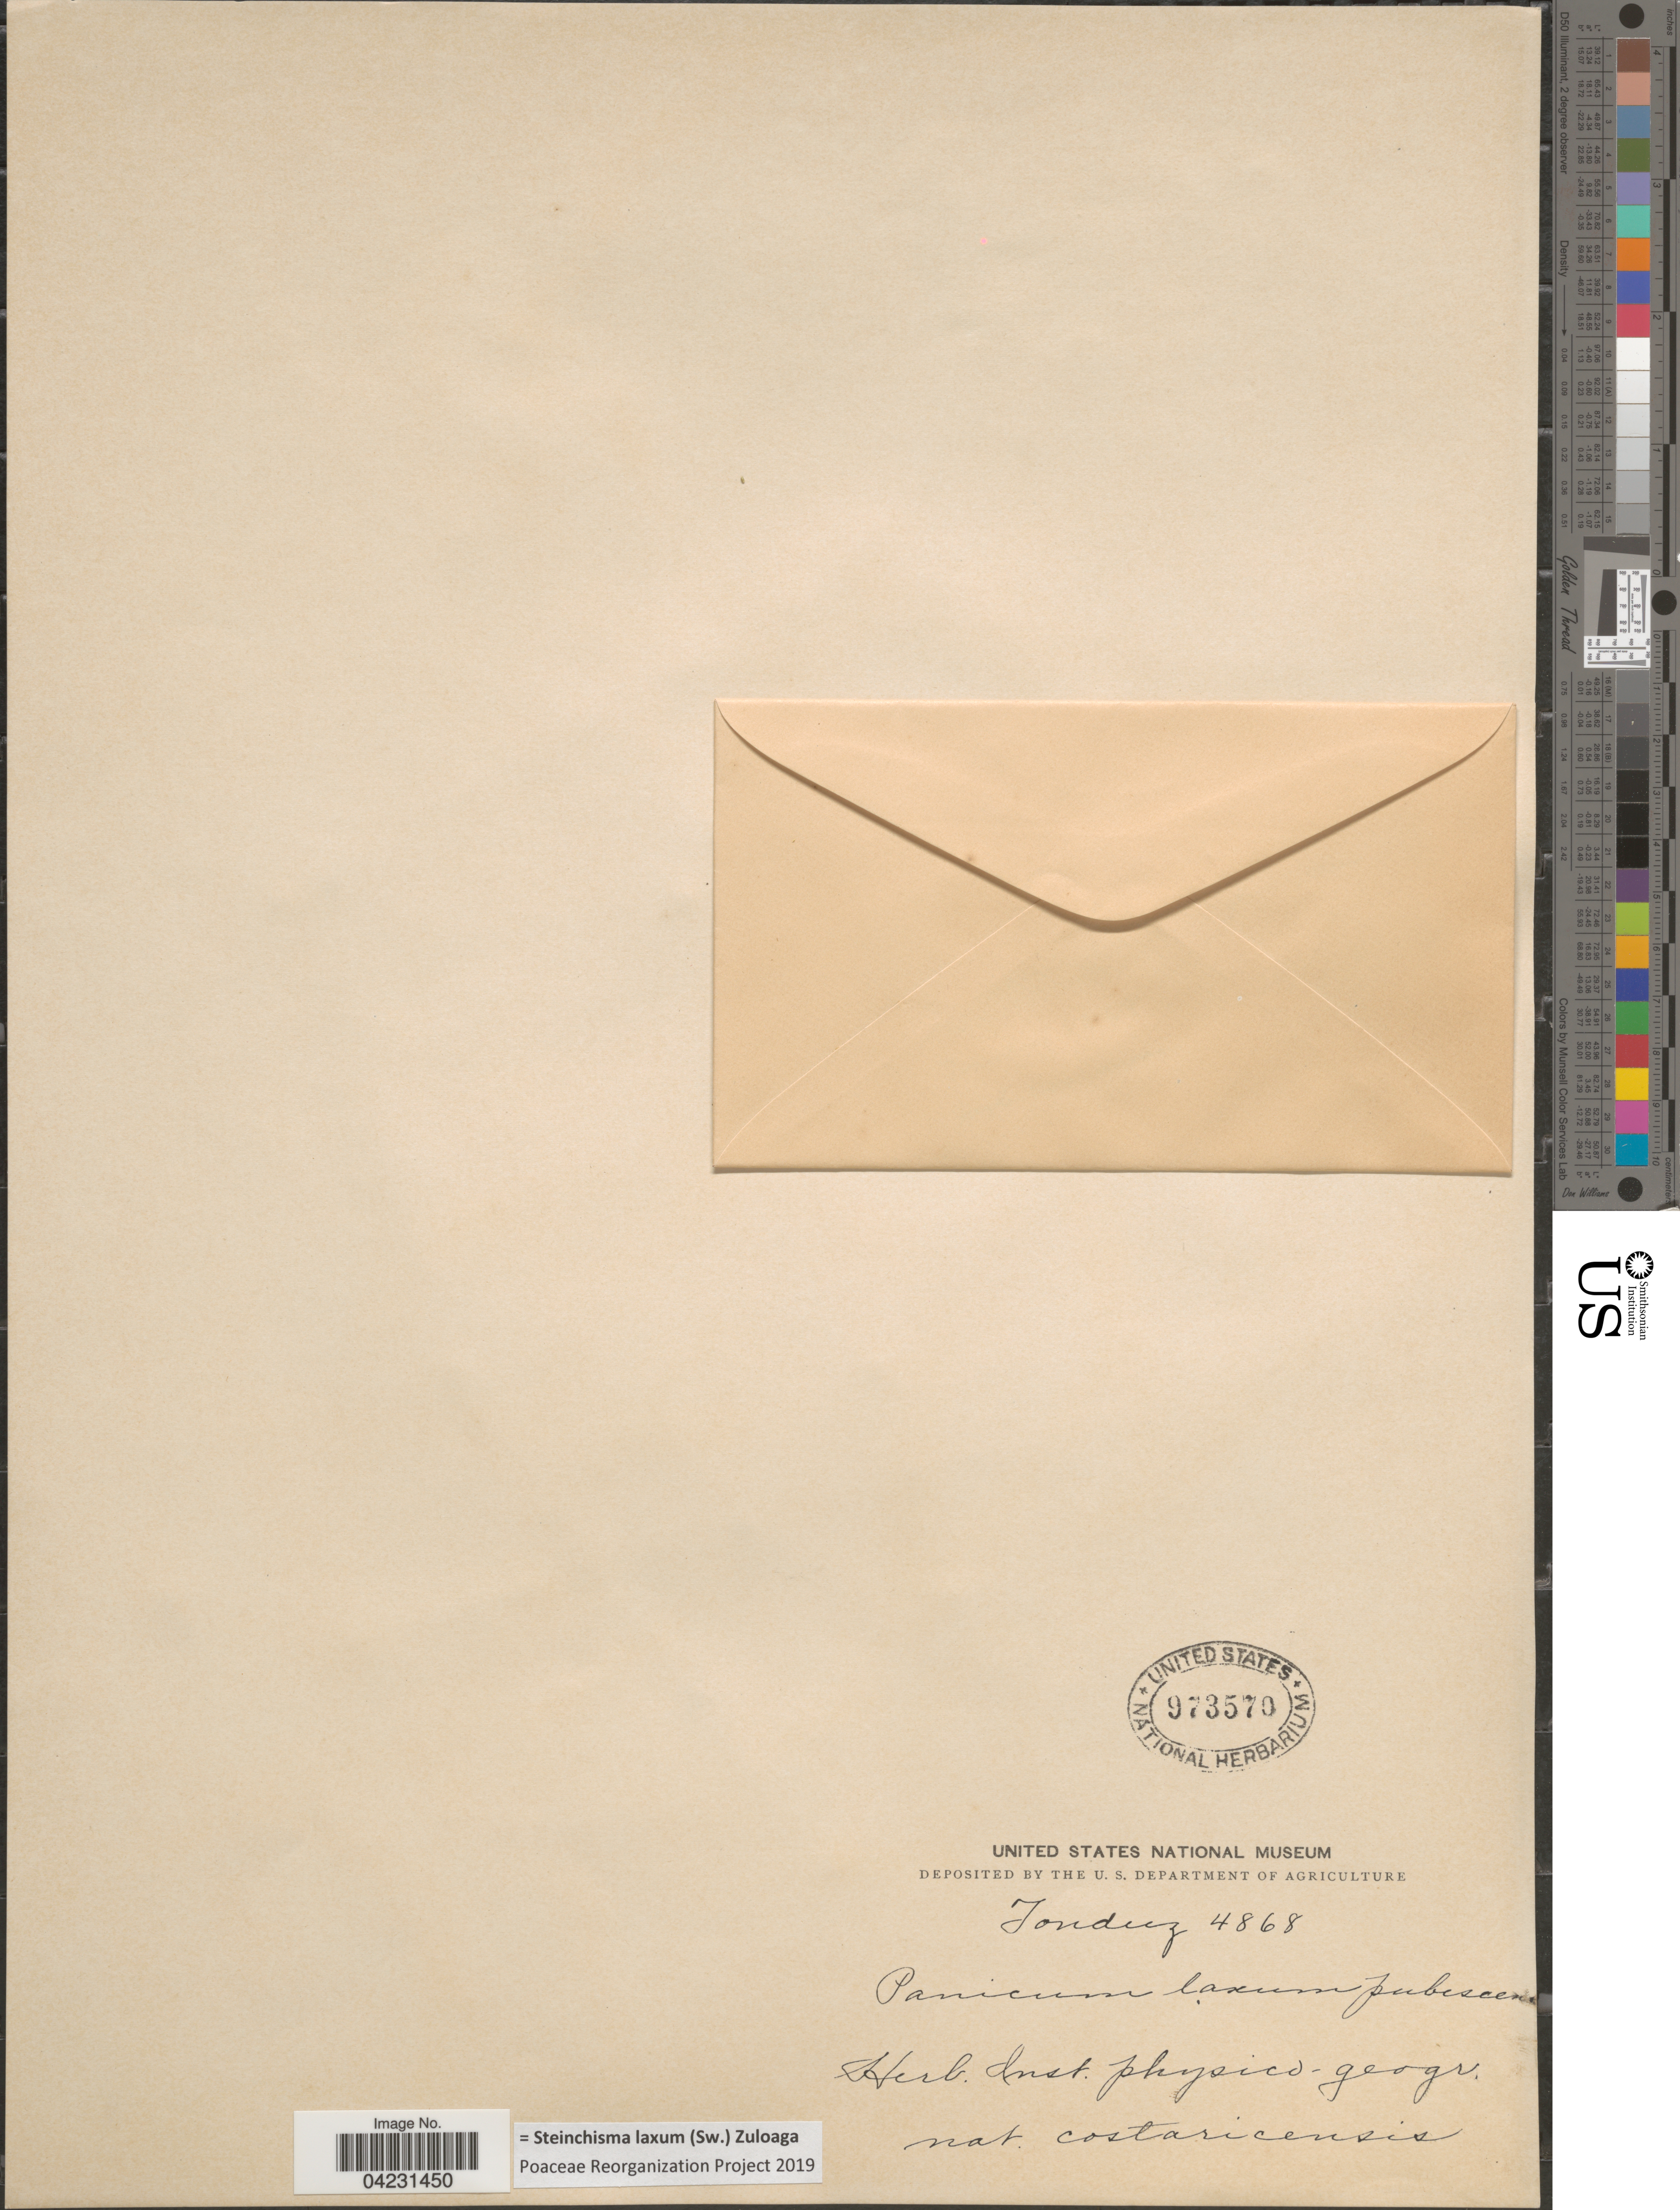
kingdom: Plantae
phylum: Tracheophyta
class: Liliopsida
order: Poales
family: Poaceae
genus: Steinchisma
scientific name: Steinchisma laxum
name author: (Sw.) Zuloaga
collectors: Tonduz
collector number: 4868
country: Costa Rica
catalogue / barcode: US 973570